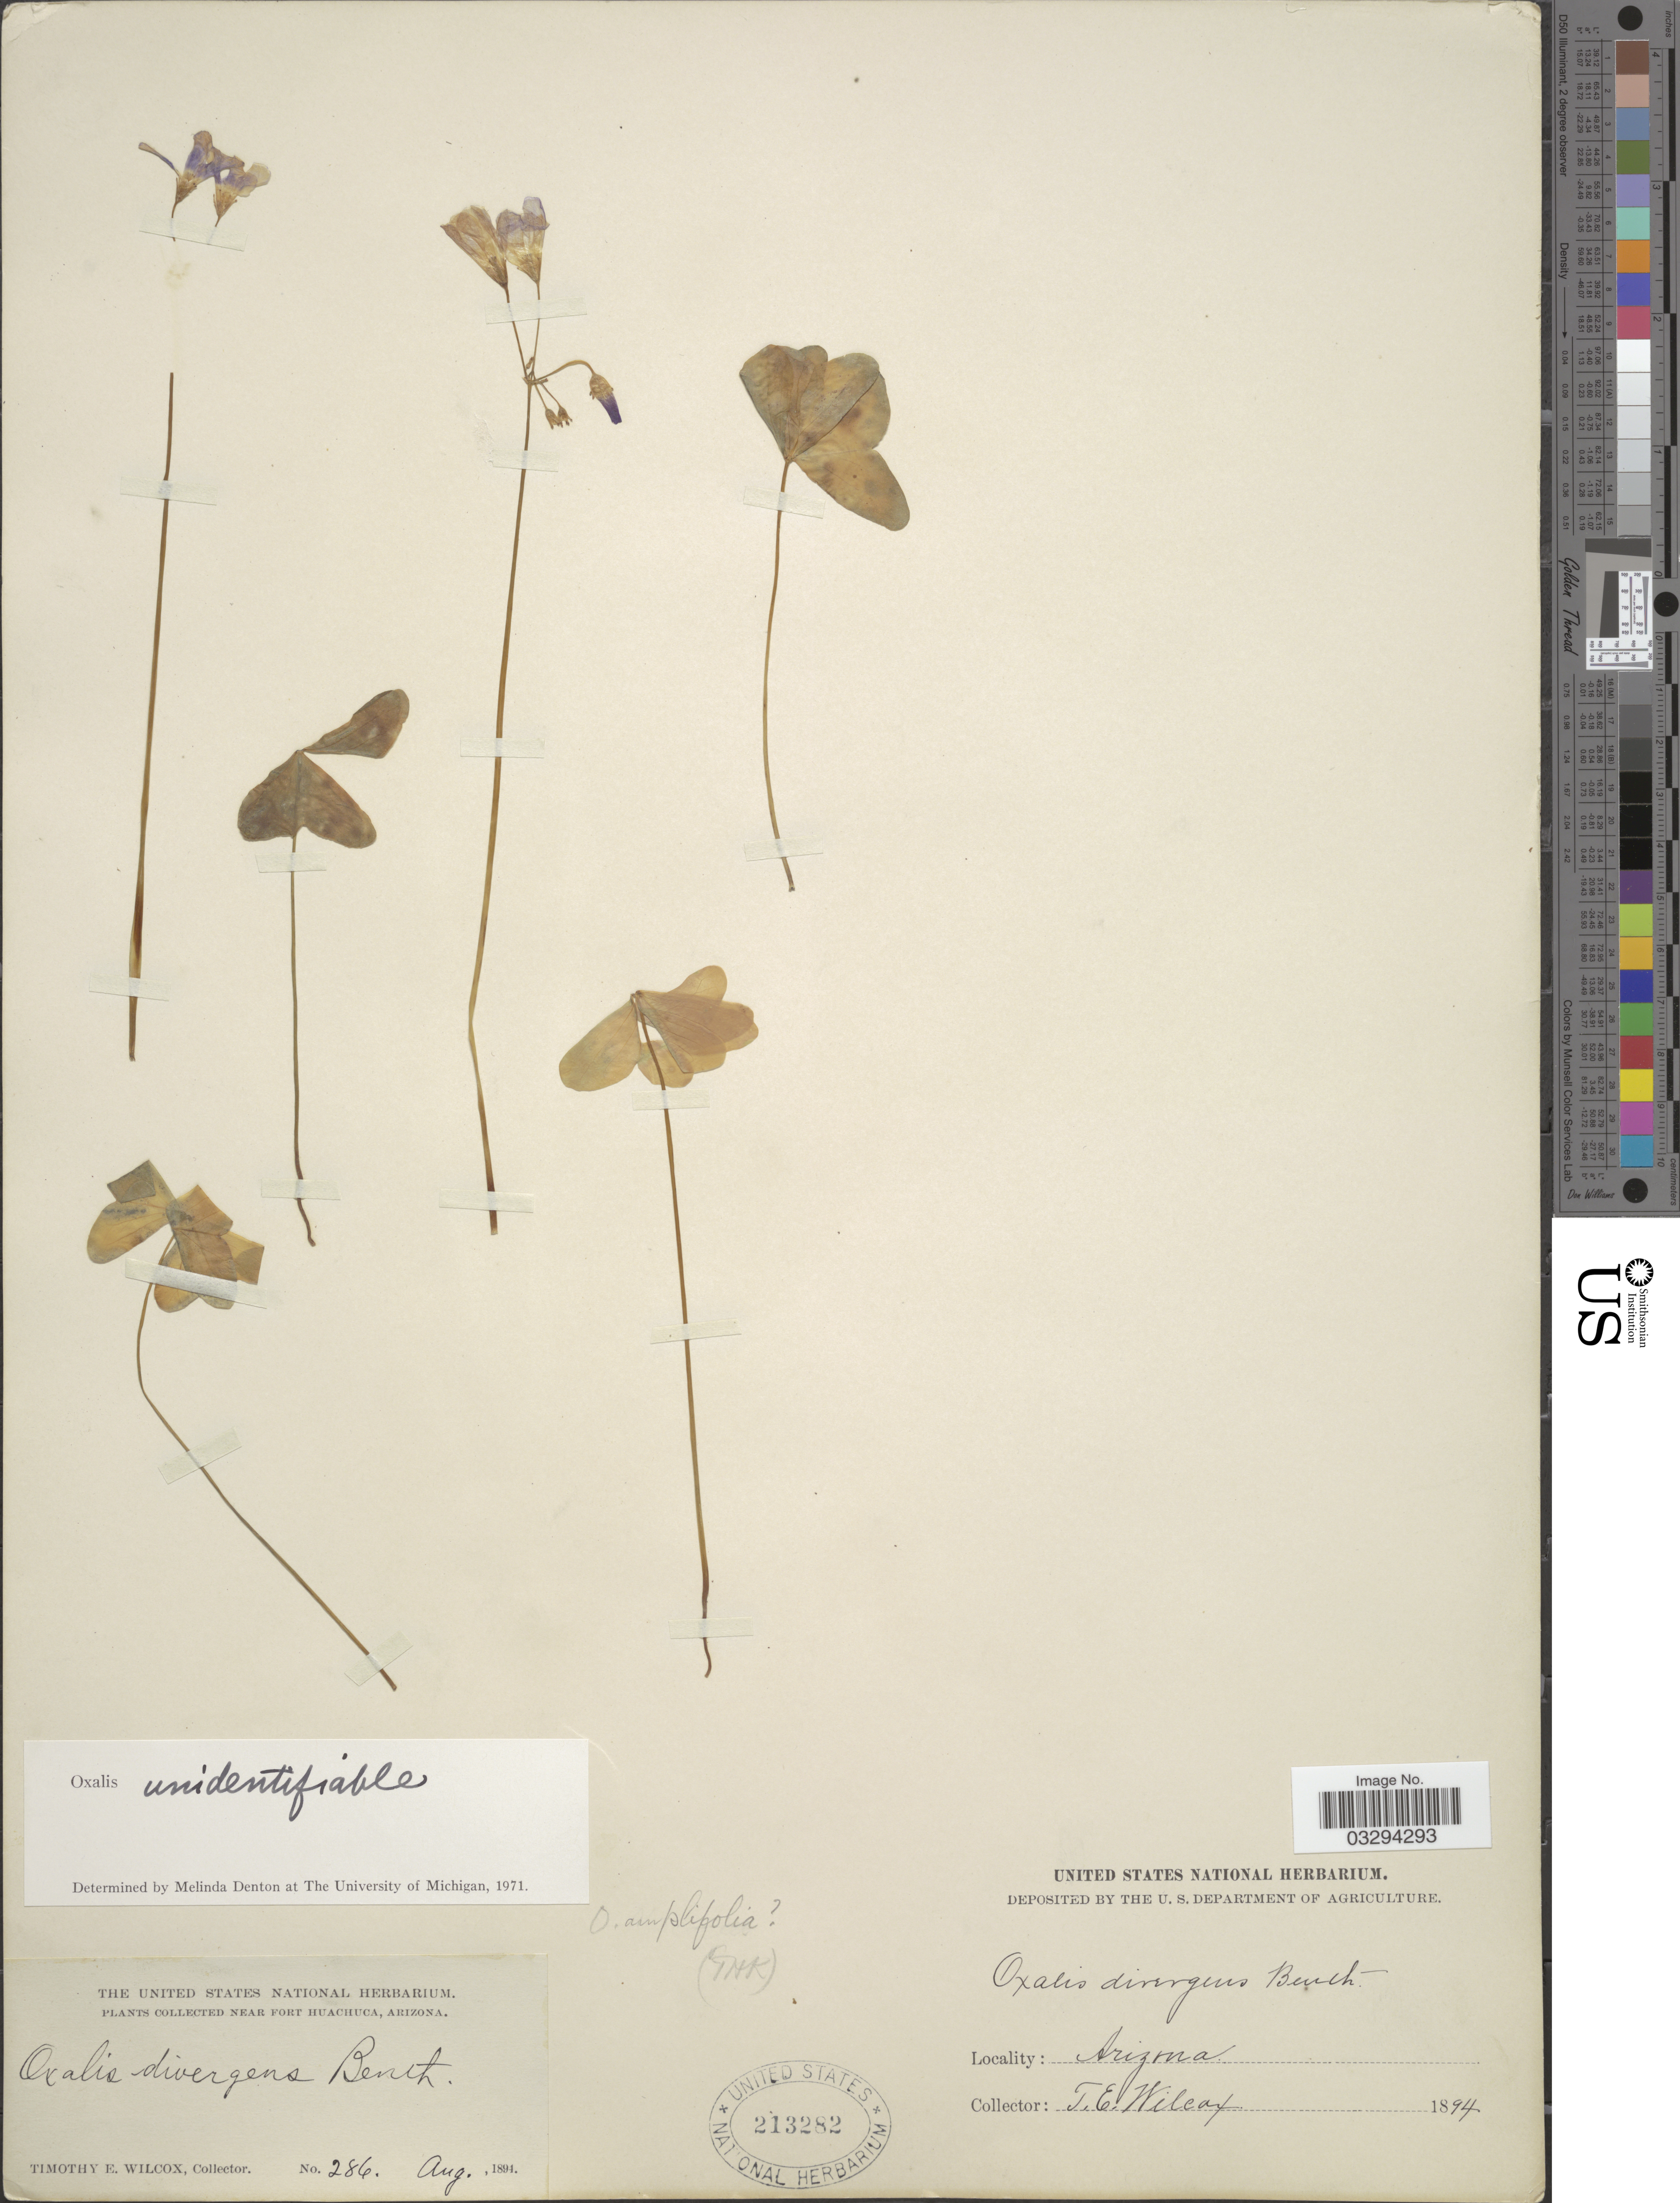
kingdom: Plantae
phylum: Tracheophyta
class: Magnoliopsida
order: Oxalidales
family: Oxalidaceae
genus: Oxalis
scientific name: Oxalis sp.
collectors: T. E. Wilcox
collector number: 286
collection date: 1894-08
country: United States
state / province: Arizona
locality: Near Fort Huachuca.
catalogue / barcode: US 213282